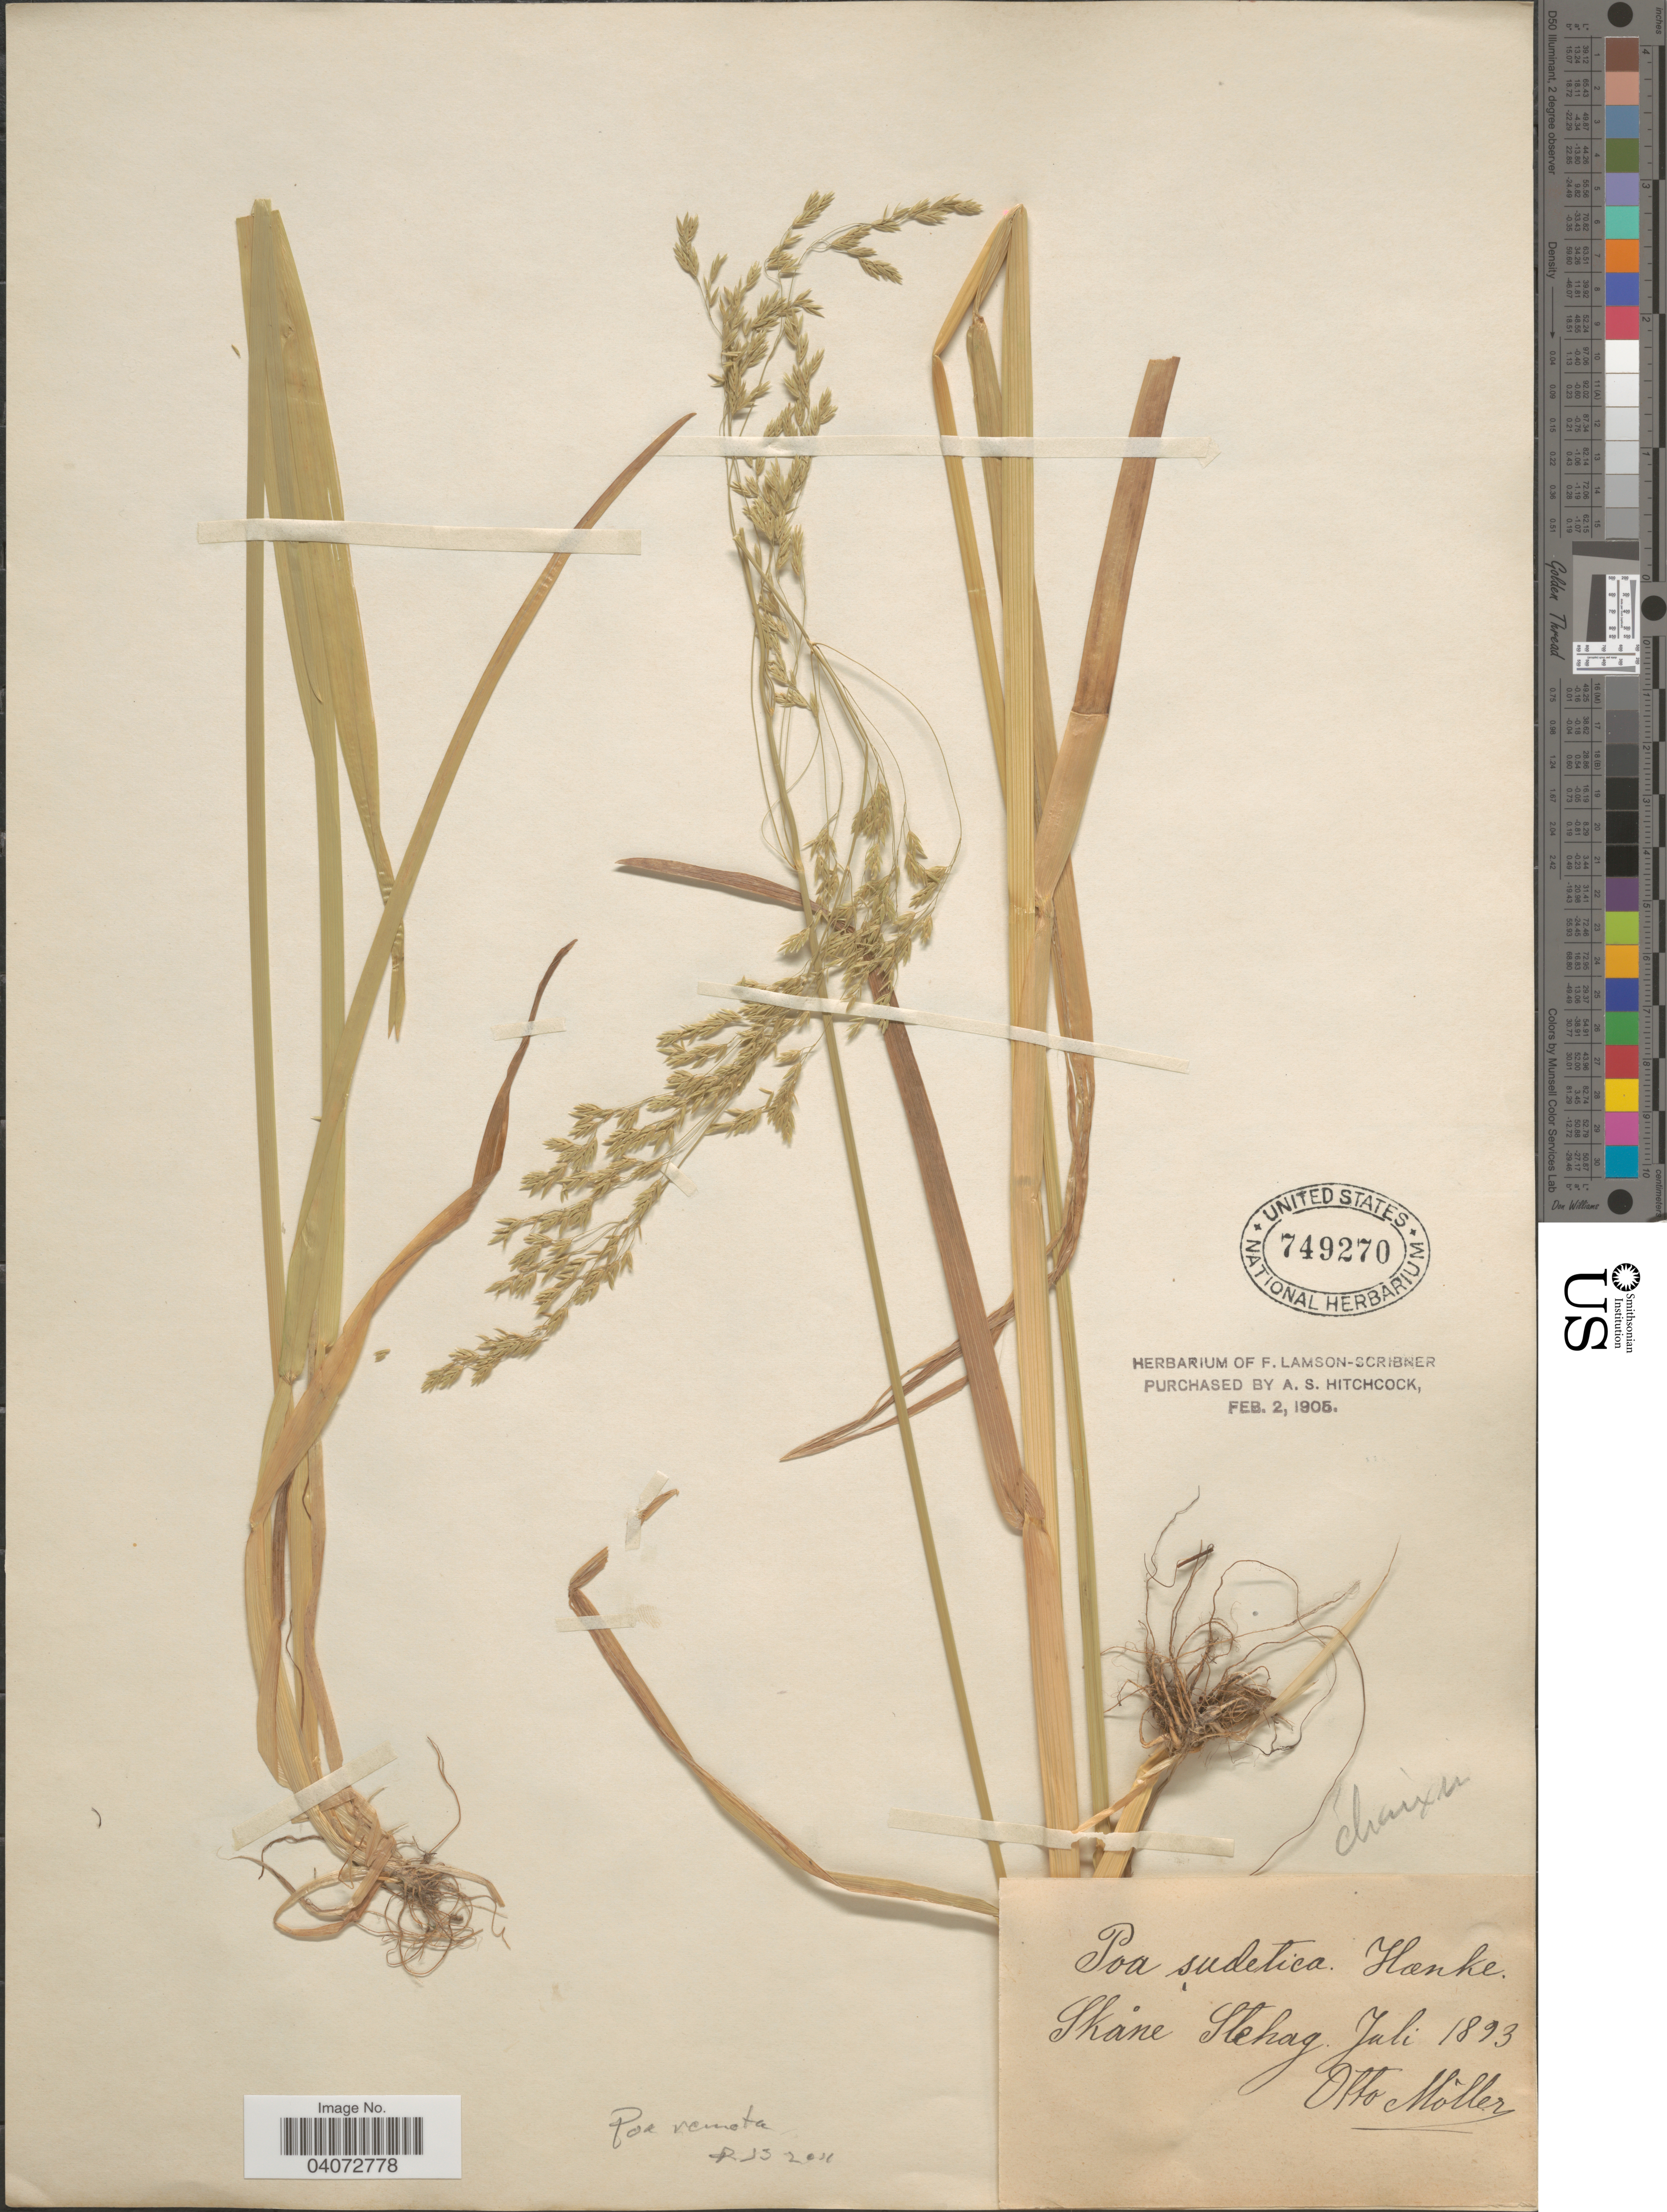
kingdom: Plantae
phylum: Tracheophyta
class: Liliopsida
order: Poales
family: Poaceae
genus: Poa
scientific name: Poa remota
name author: Forselles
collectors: O. Möller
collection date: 1893-07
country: Sweden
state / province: Skåne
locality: Stehag.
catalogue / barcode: US 749270